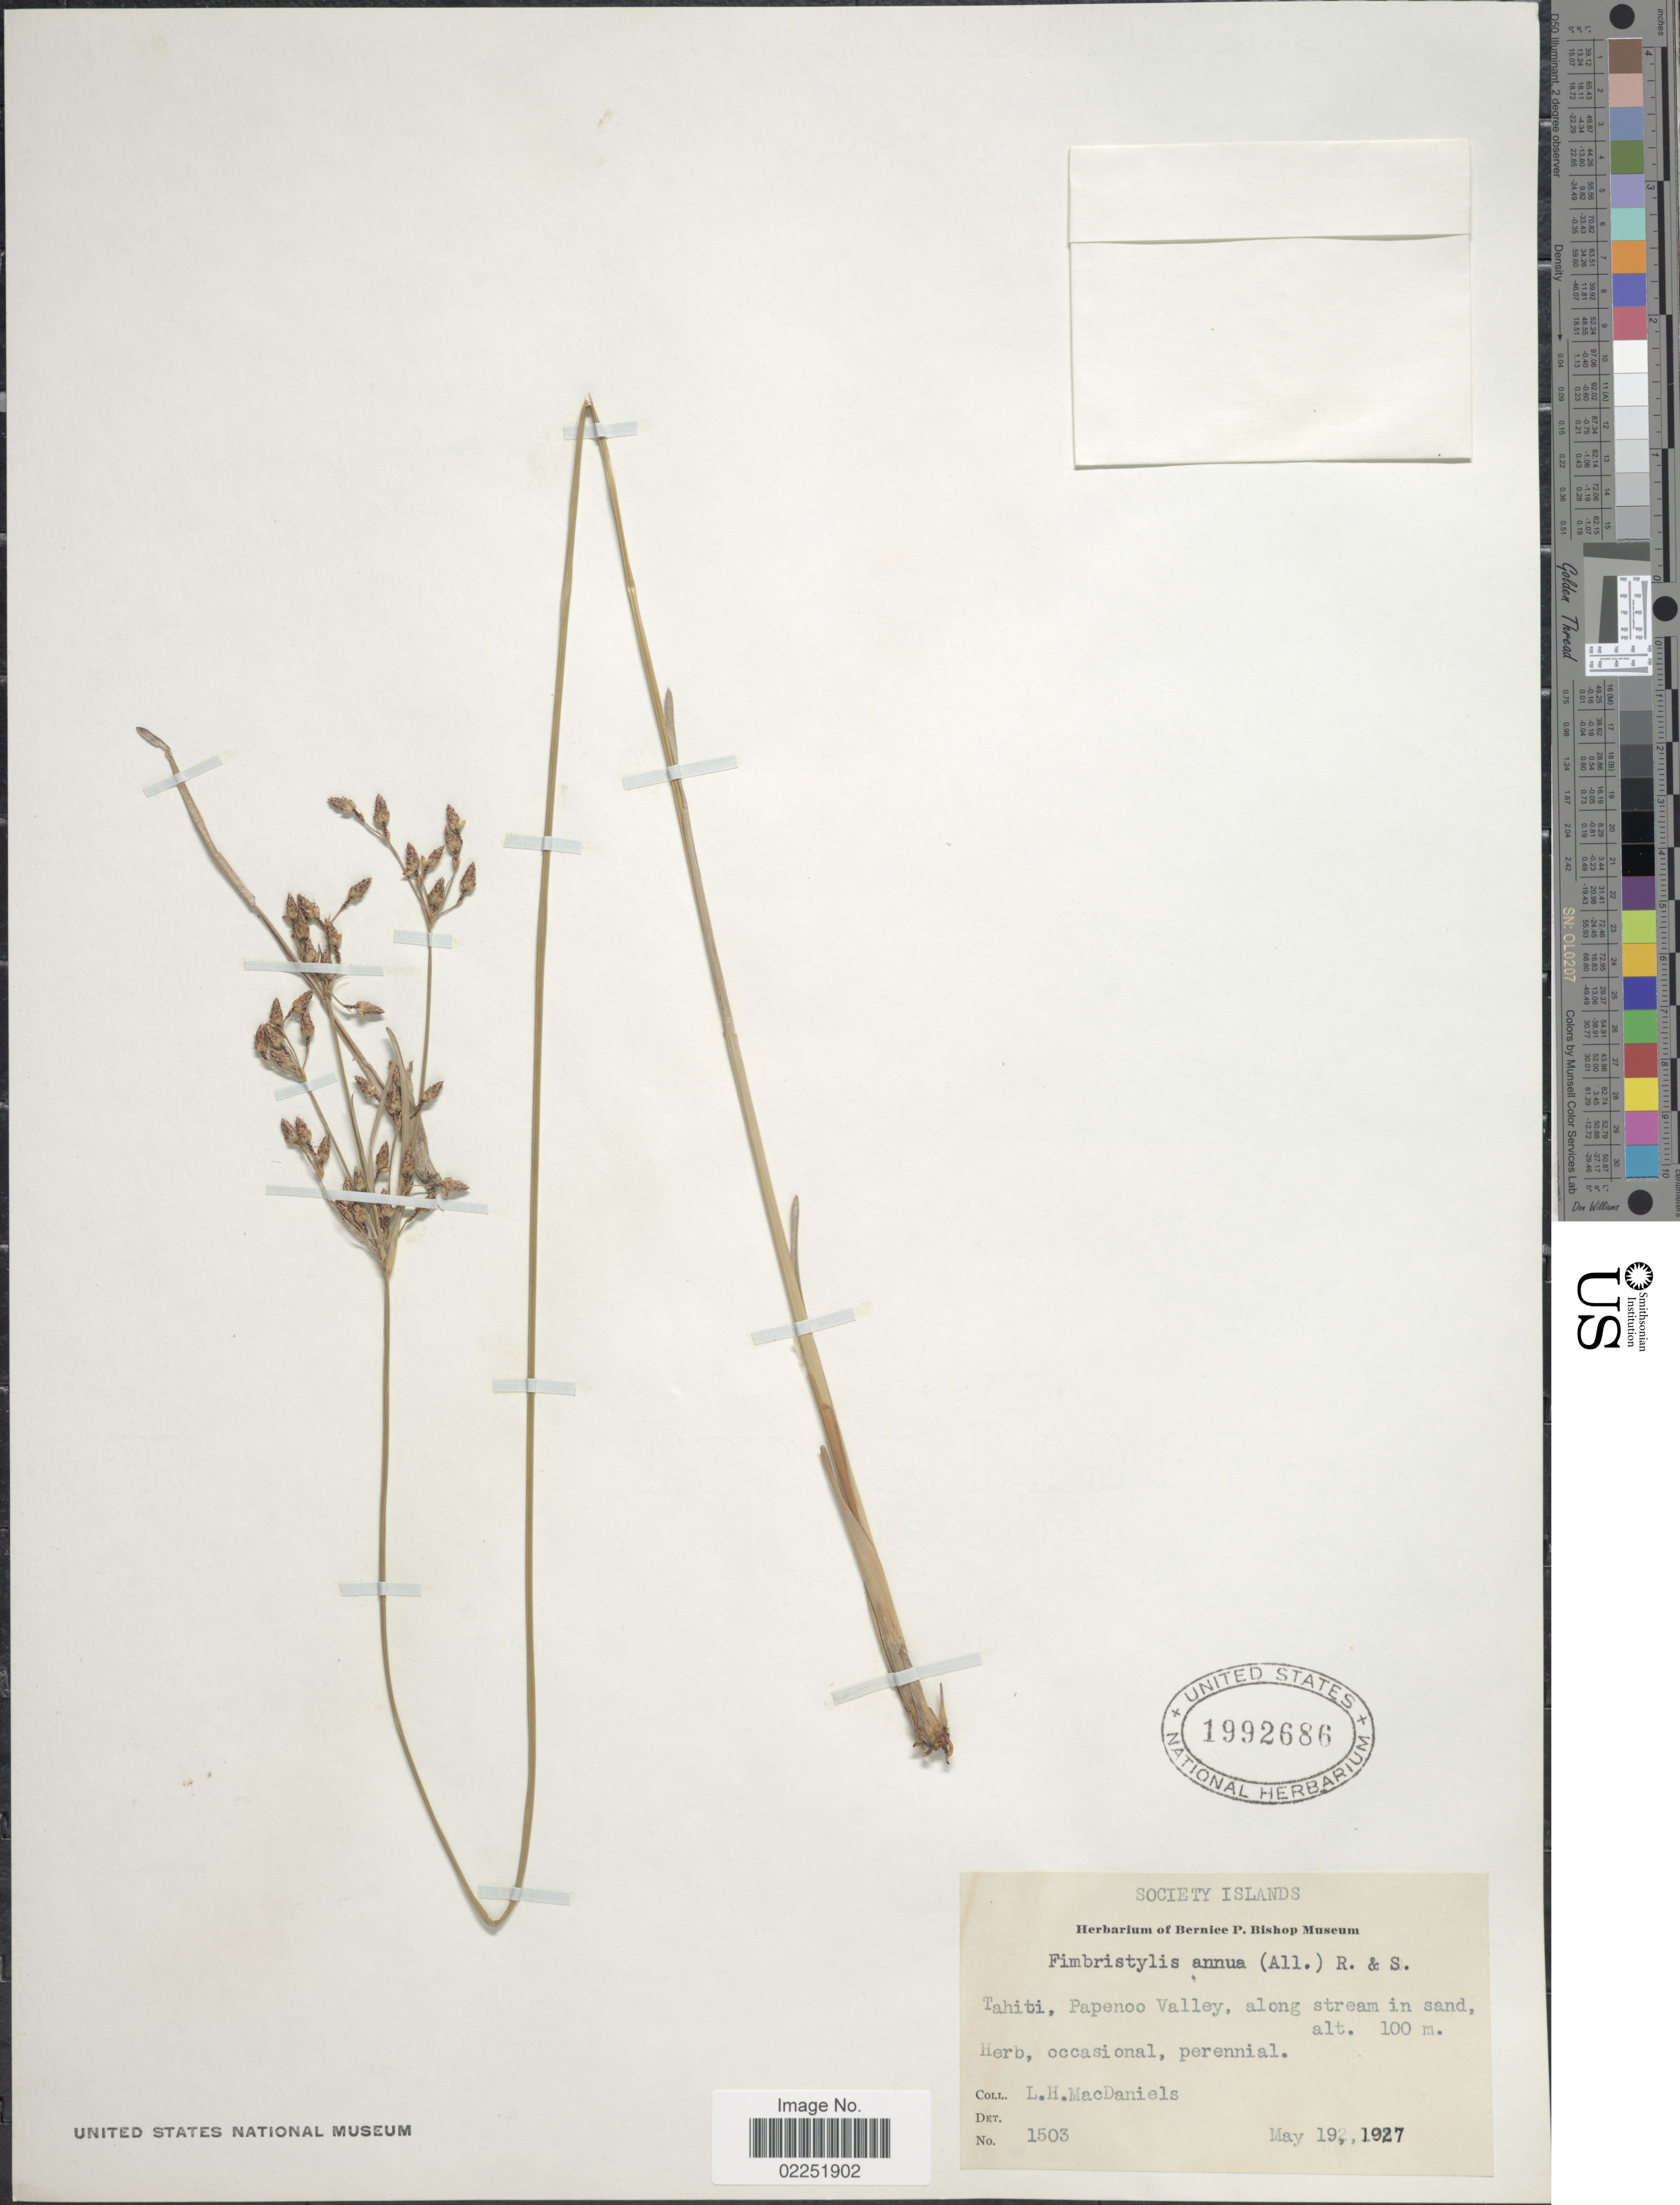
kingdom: Plantae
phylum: Tracheophyta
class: Liliopsida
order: Poales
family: Cyperaceae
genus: Fimbristylis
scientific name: Fimbristylis dichotoma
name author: (L.) Vahl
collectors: L. H. MacDaniels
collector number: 1503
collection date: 1927-05-19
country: French Polynesia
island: Tahiti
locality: Society Islands, Tahiti, Papenoo Valley, along stream in sand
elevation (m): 100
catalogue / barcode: US 1992686